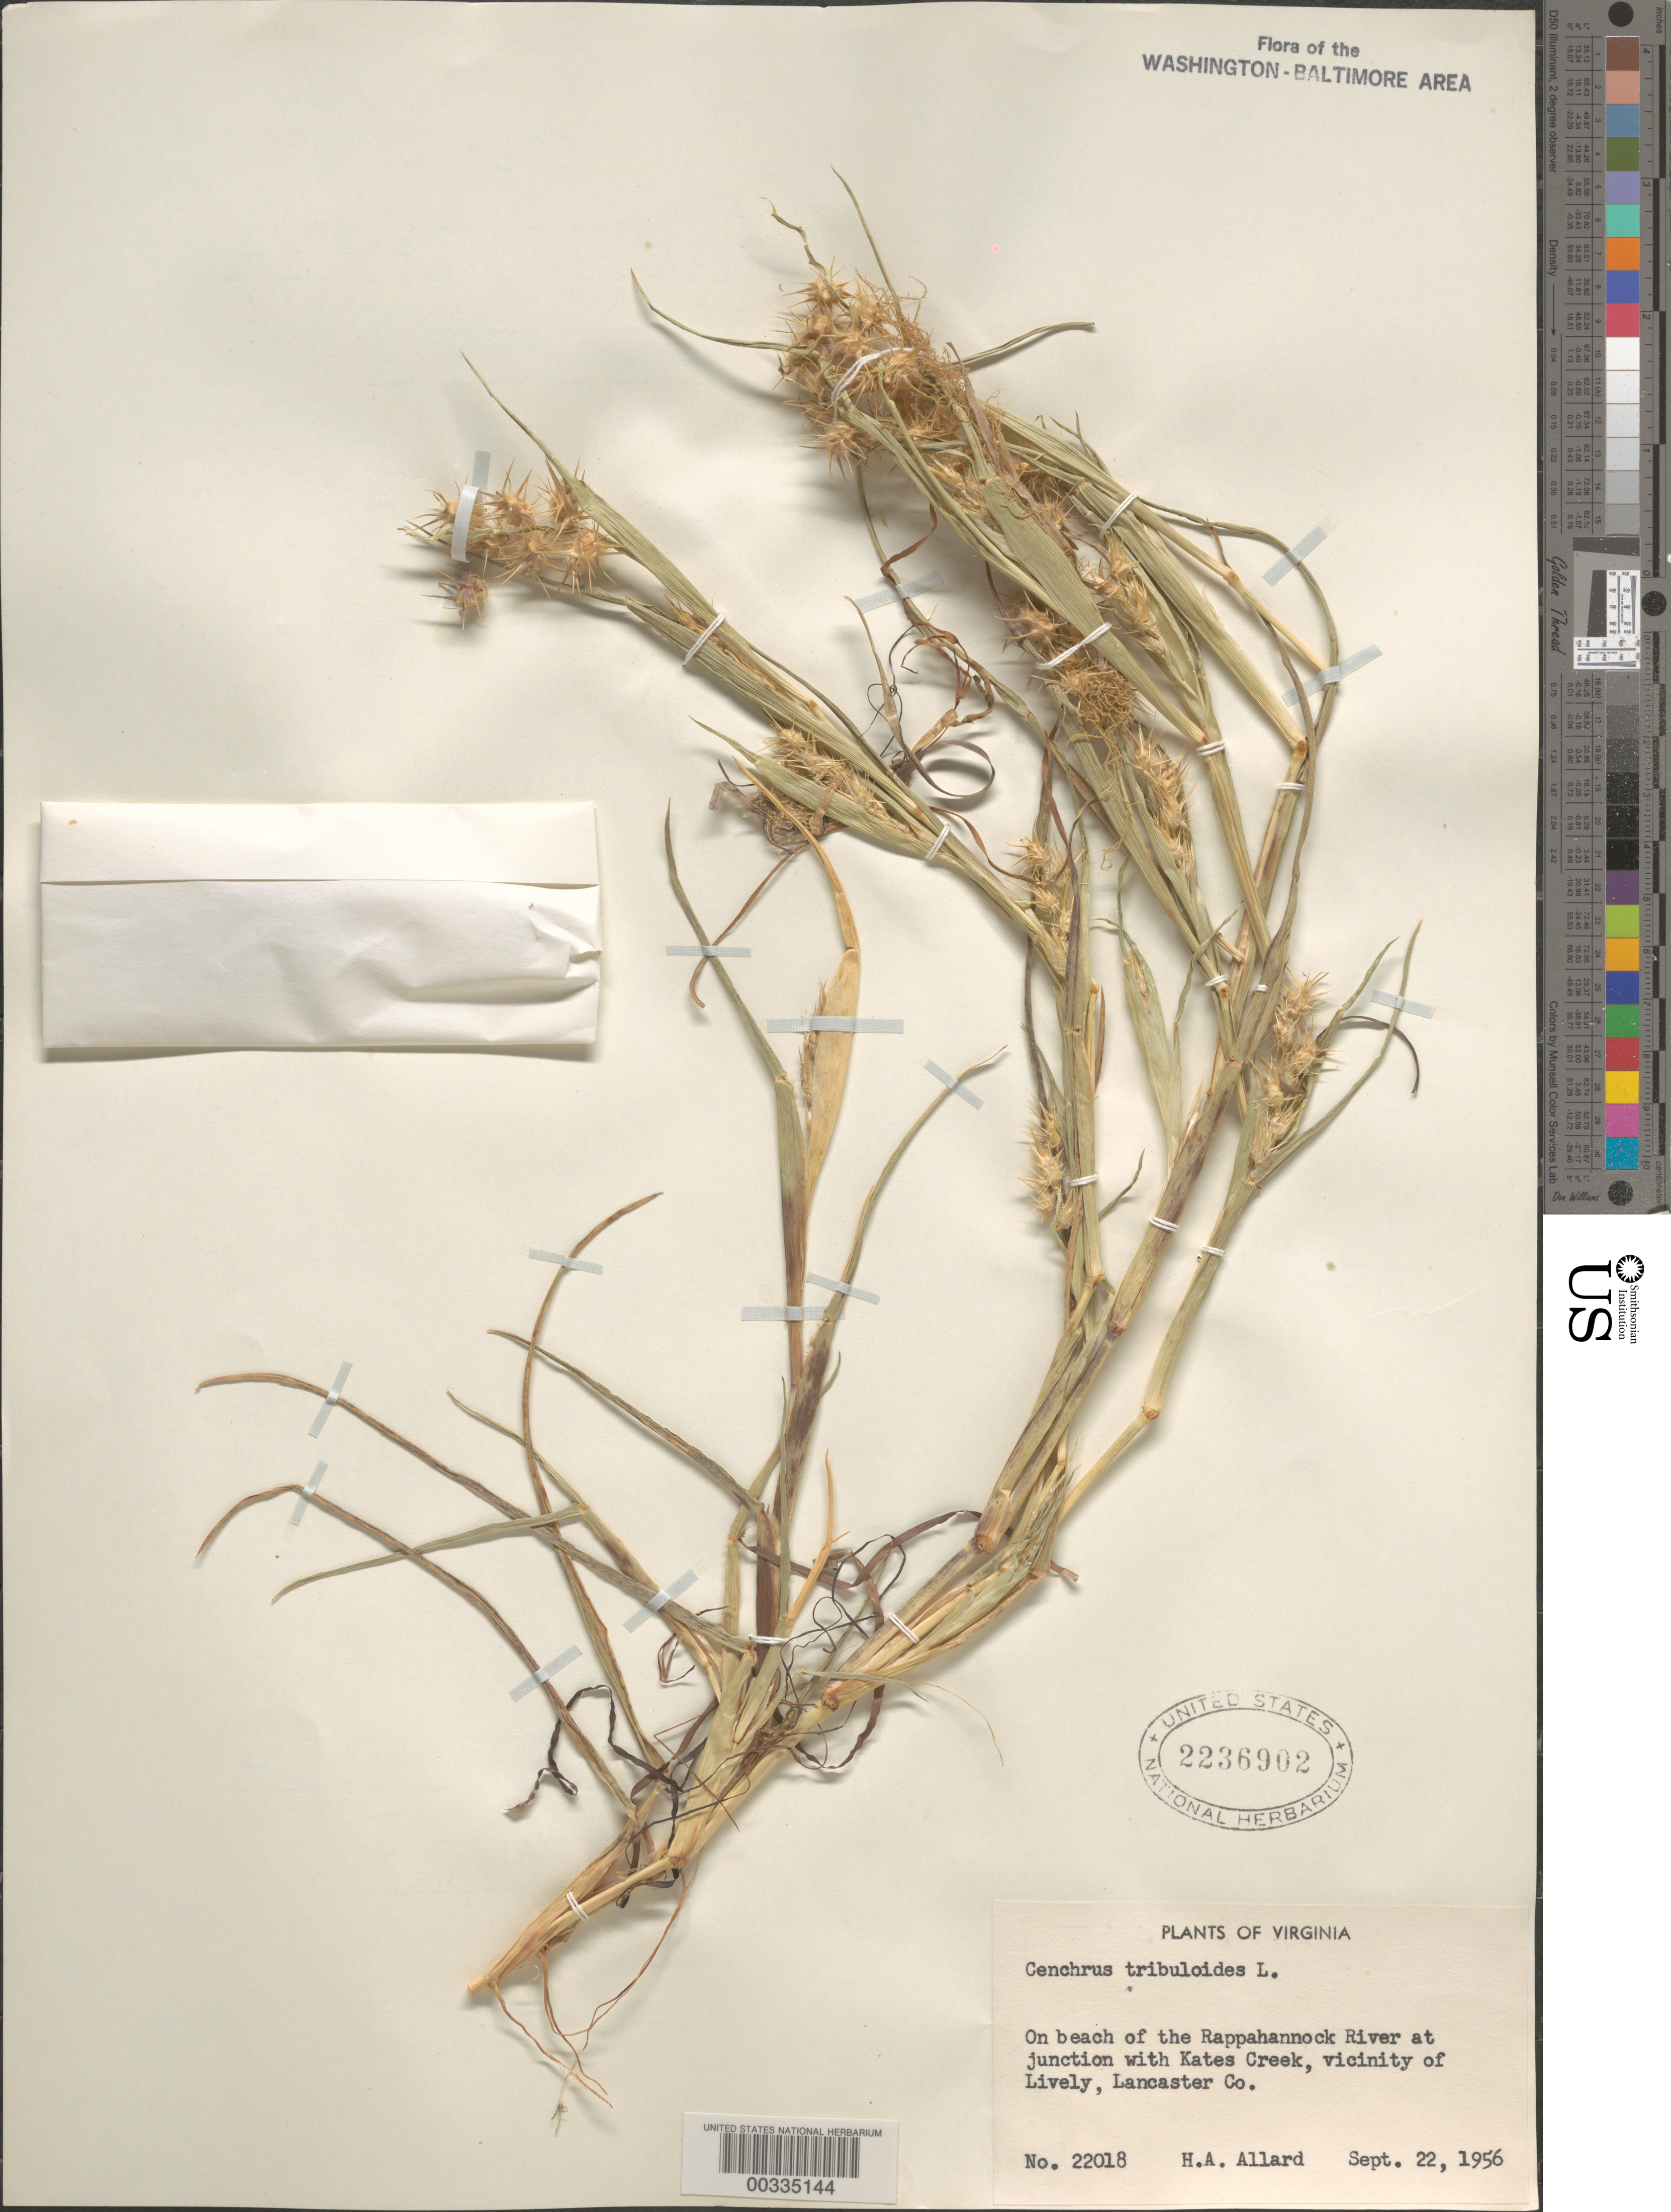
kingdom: Plantae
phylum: Tracheophyta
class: Liliopsida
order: Poales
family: Poaceae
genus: Cenchrus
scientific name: Cenchrus tribuloides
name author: L.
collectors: H. A. Allard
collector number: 22018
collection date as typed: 22 Sep 1956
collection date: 1956-09-22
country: United States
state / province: Virginia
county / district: Lancaster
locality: Ely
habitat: Beach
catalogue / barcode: US 2236902